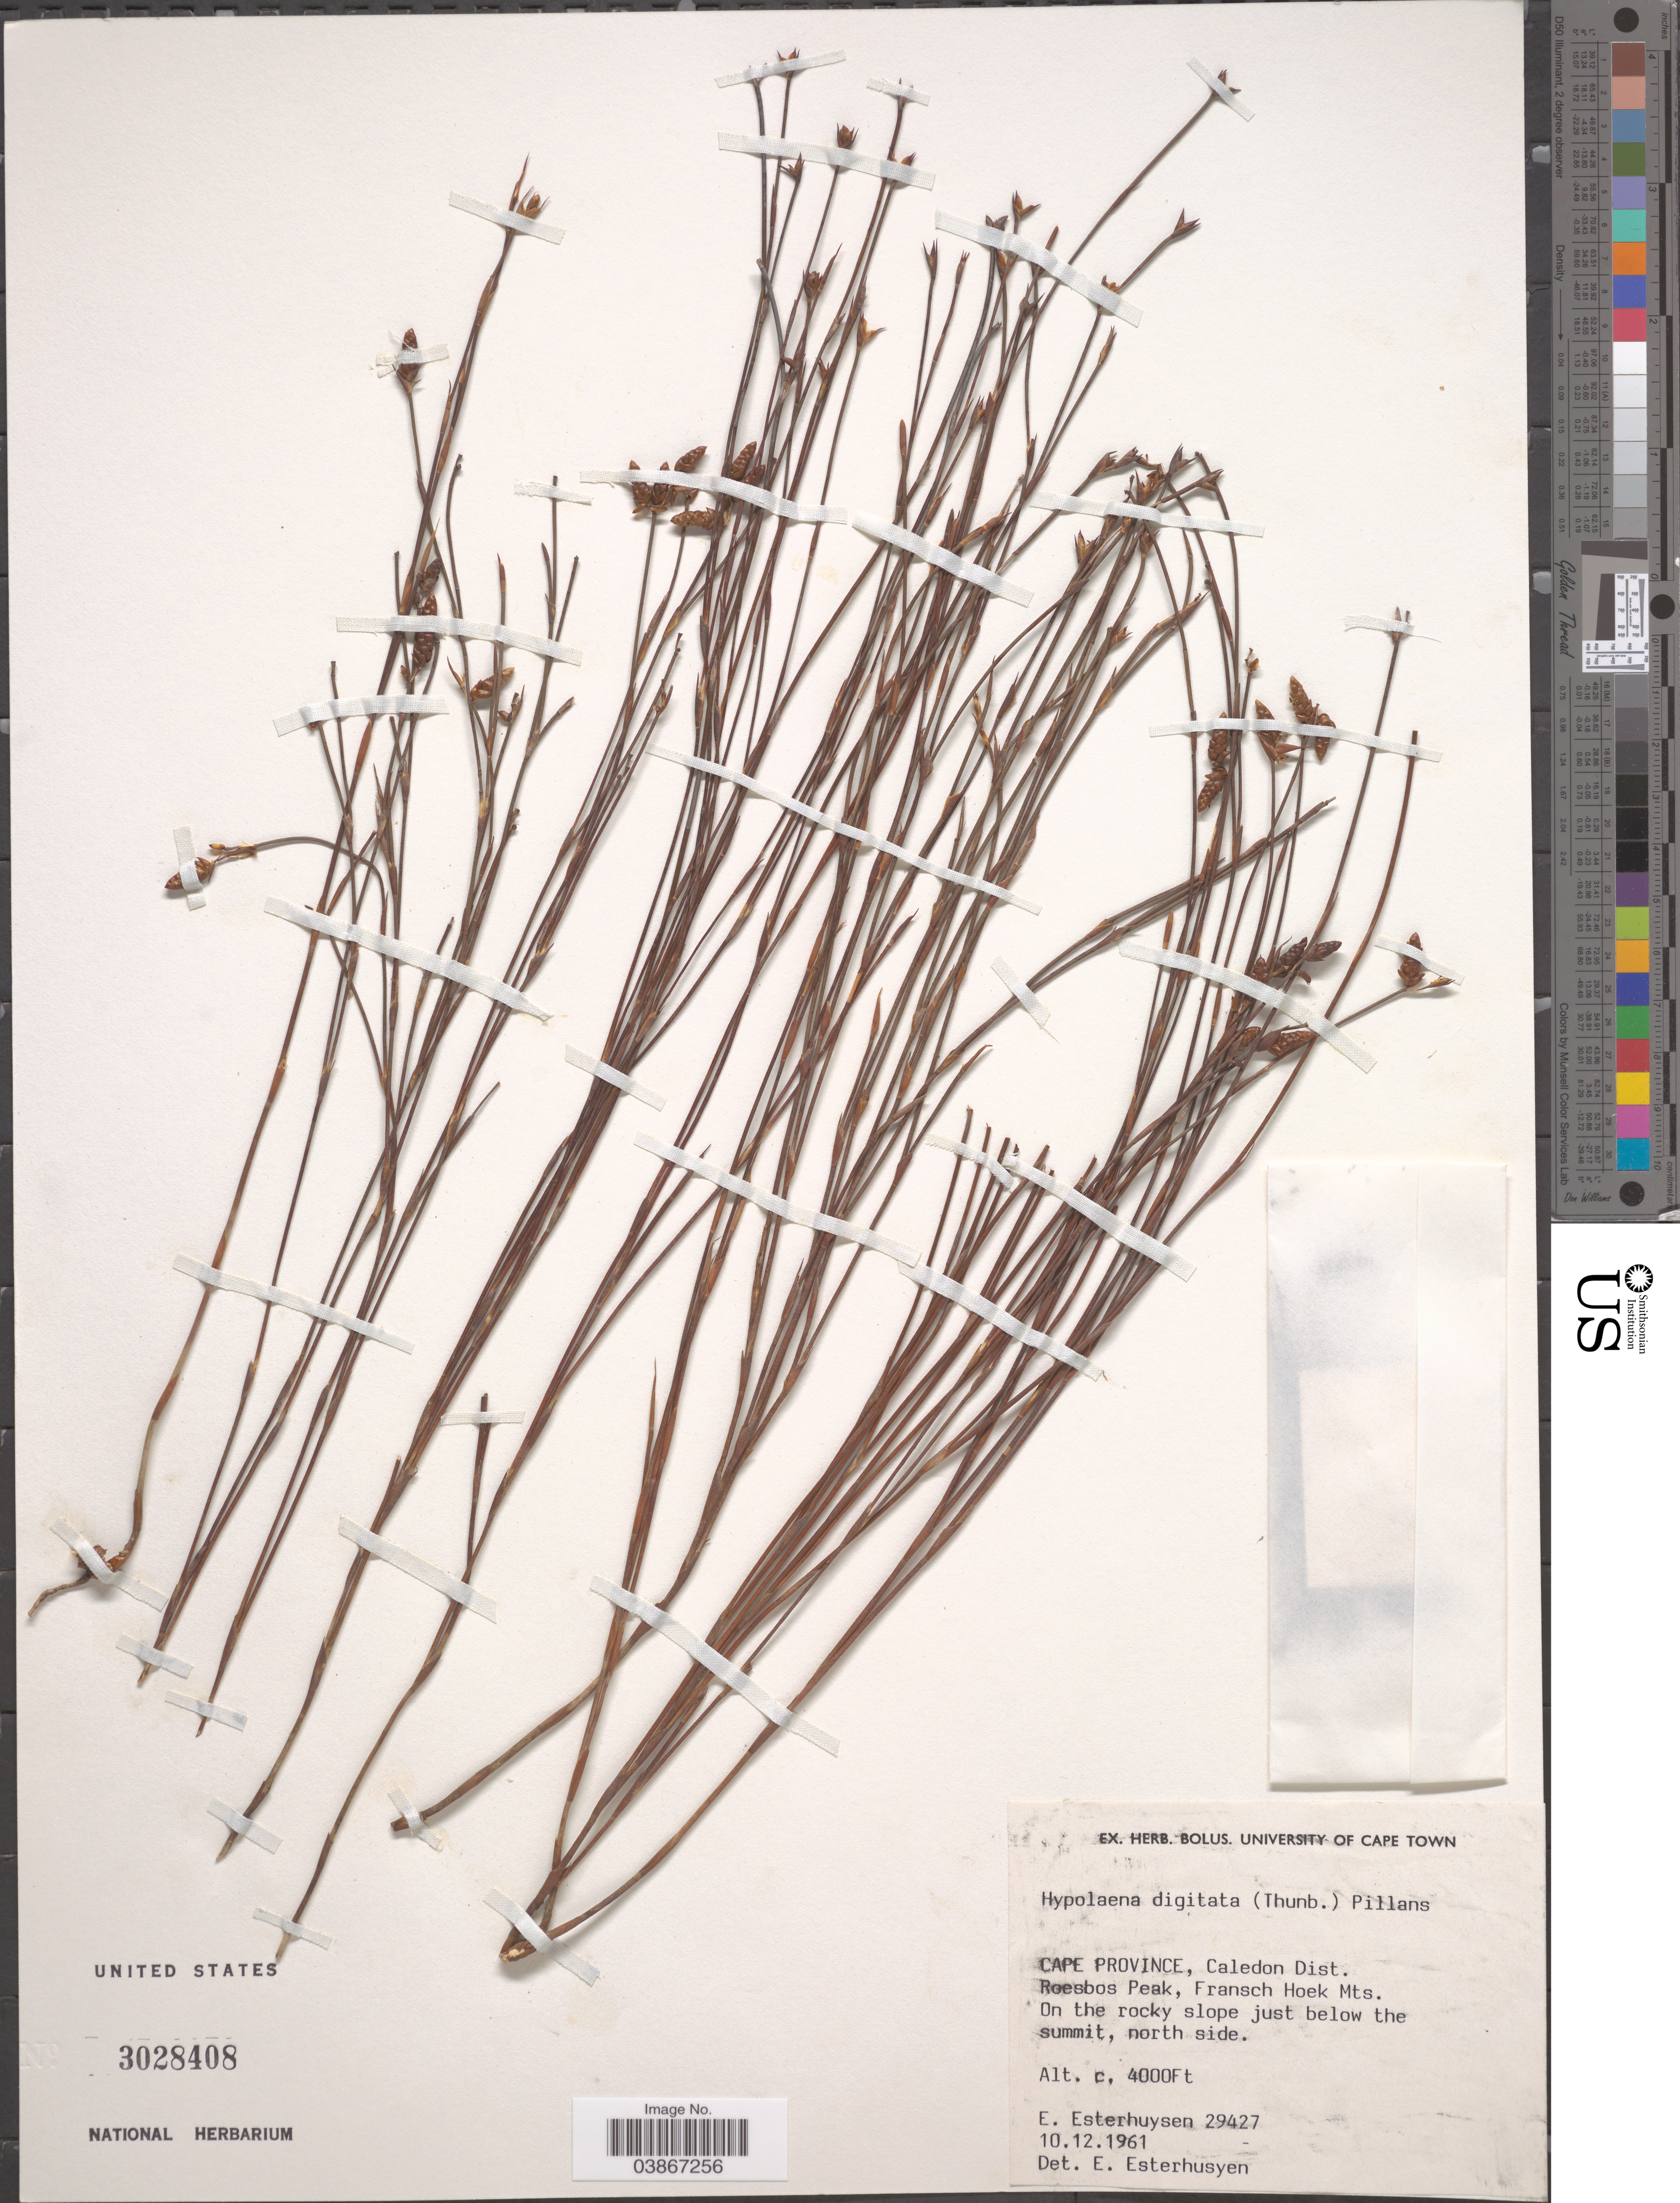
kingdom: Plantae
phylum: Tracheophyta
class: Liliopsida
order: Poales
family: Restionaceae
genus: Mastersiella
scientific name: Mastersiella digitata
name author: (Thunb.) Gilg-Ben.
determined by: Strong, Mark T., (BOT), Smithsonian Institution - National Museum of Natural History (UNITED STATES)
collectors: E. E. Esterhuysen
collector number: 29427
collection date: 1961-12-10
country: South Africa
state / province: Western Cape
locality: Caledon Dist. Roesbos Peak, Fransch Hoek Mts. On the rocky slope just below the summit, north side.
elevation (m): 1219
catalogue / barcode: US 3028408